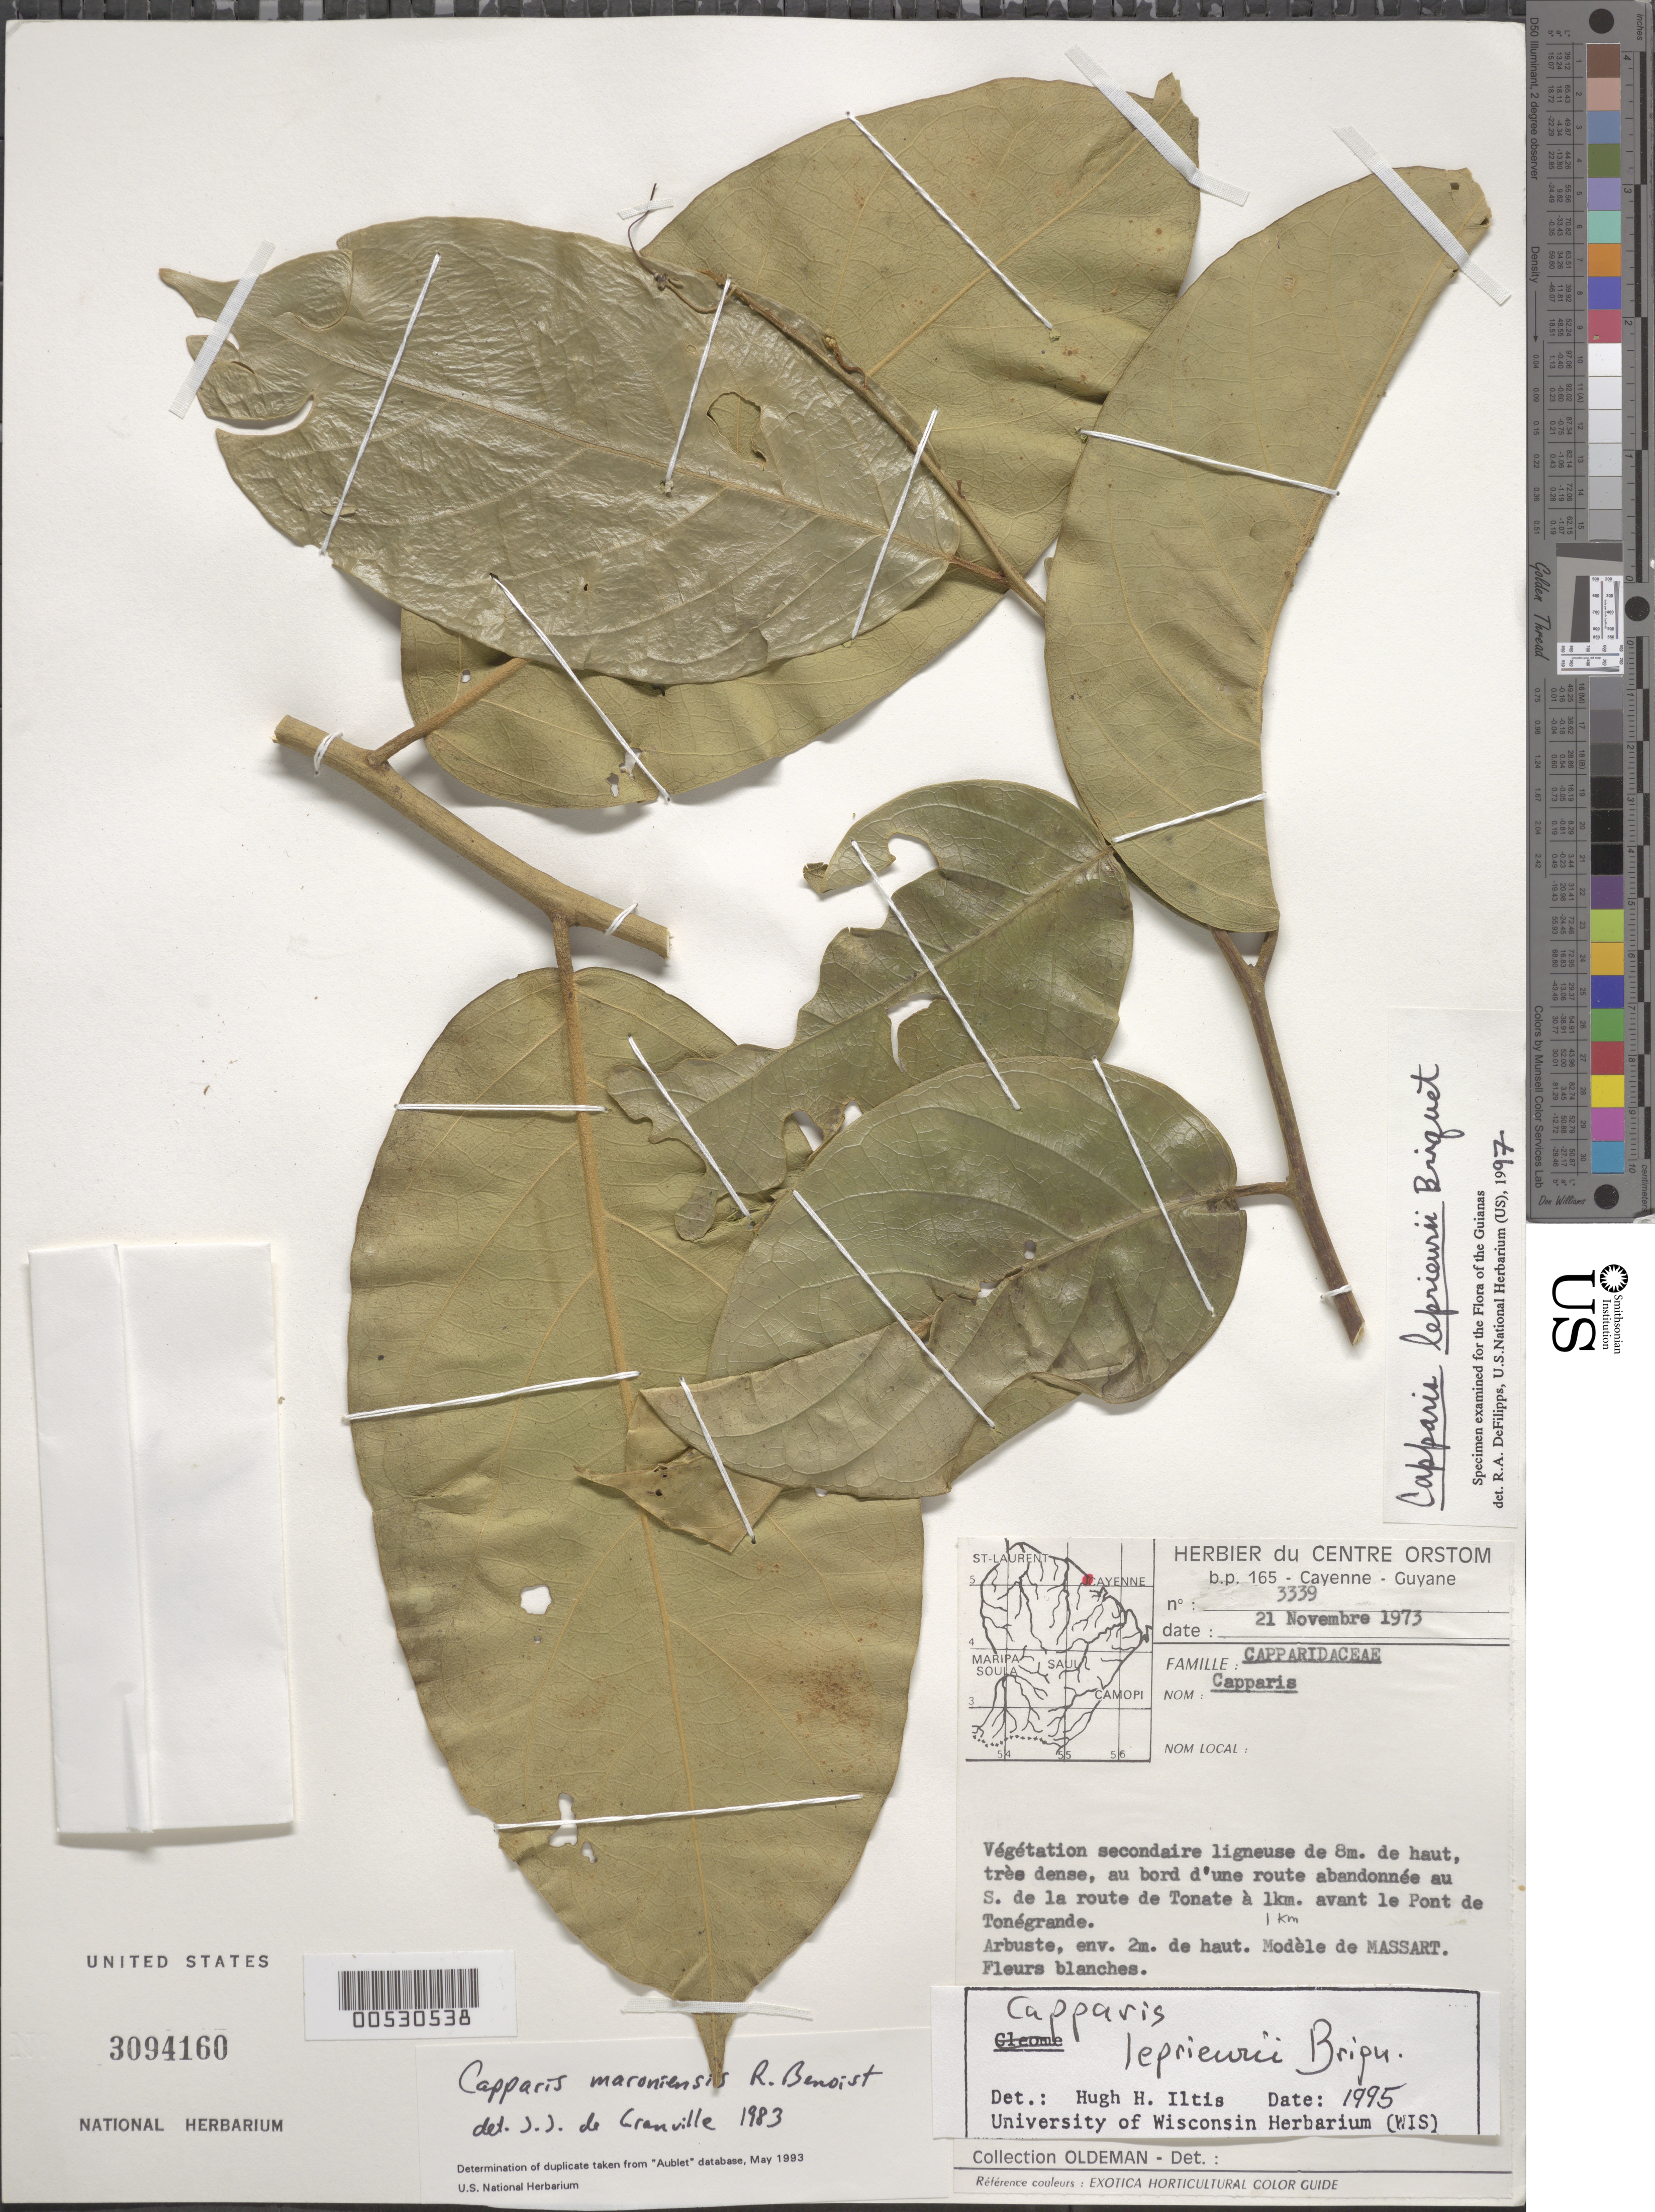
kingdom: Plantae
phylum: Tracheophyta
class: Magnoliopsida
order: Brassicales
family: Capparaceae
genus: Neocalyptrocalyx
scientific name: Neocalyptrocalyx leprieurii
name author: (Briq.) Iltis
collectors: -- Oldeman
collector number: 3339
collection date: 1973-11-21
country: French Guiana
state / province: Cayenne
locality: Au bord d'une route abandonnée au S. de la route de Tonate à 1 km avant le Pont de Tonégrande.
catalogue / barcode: US 3094160